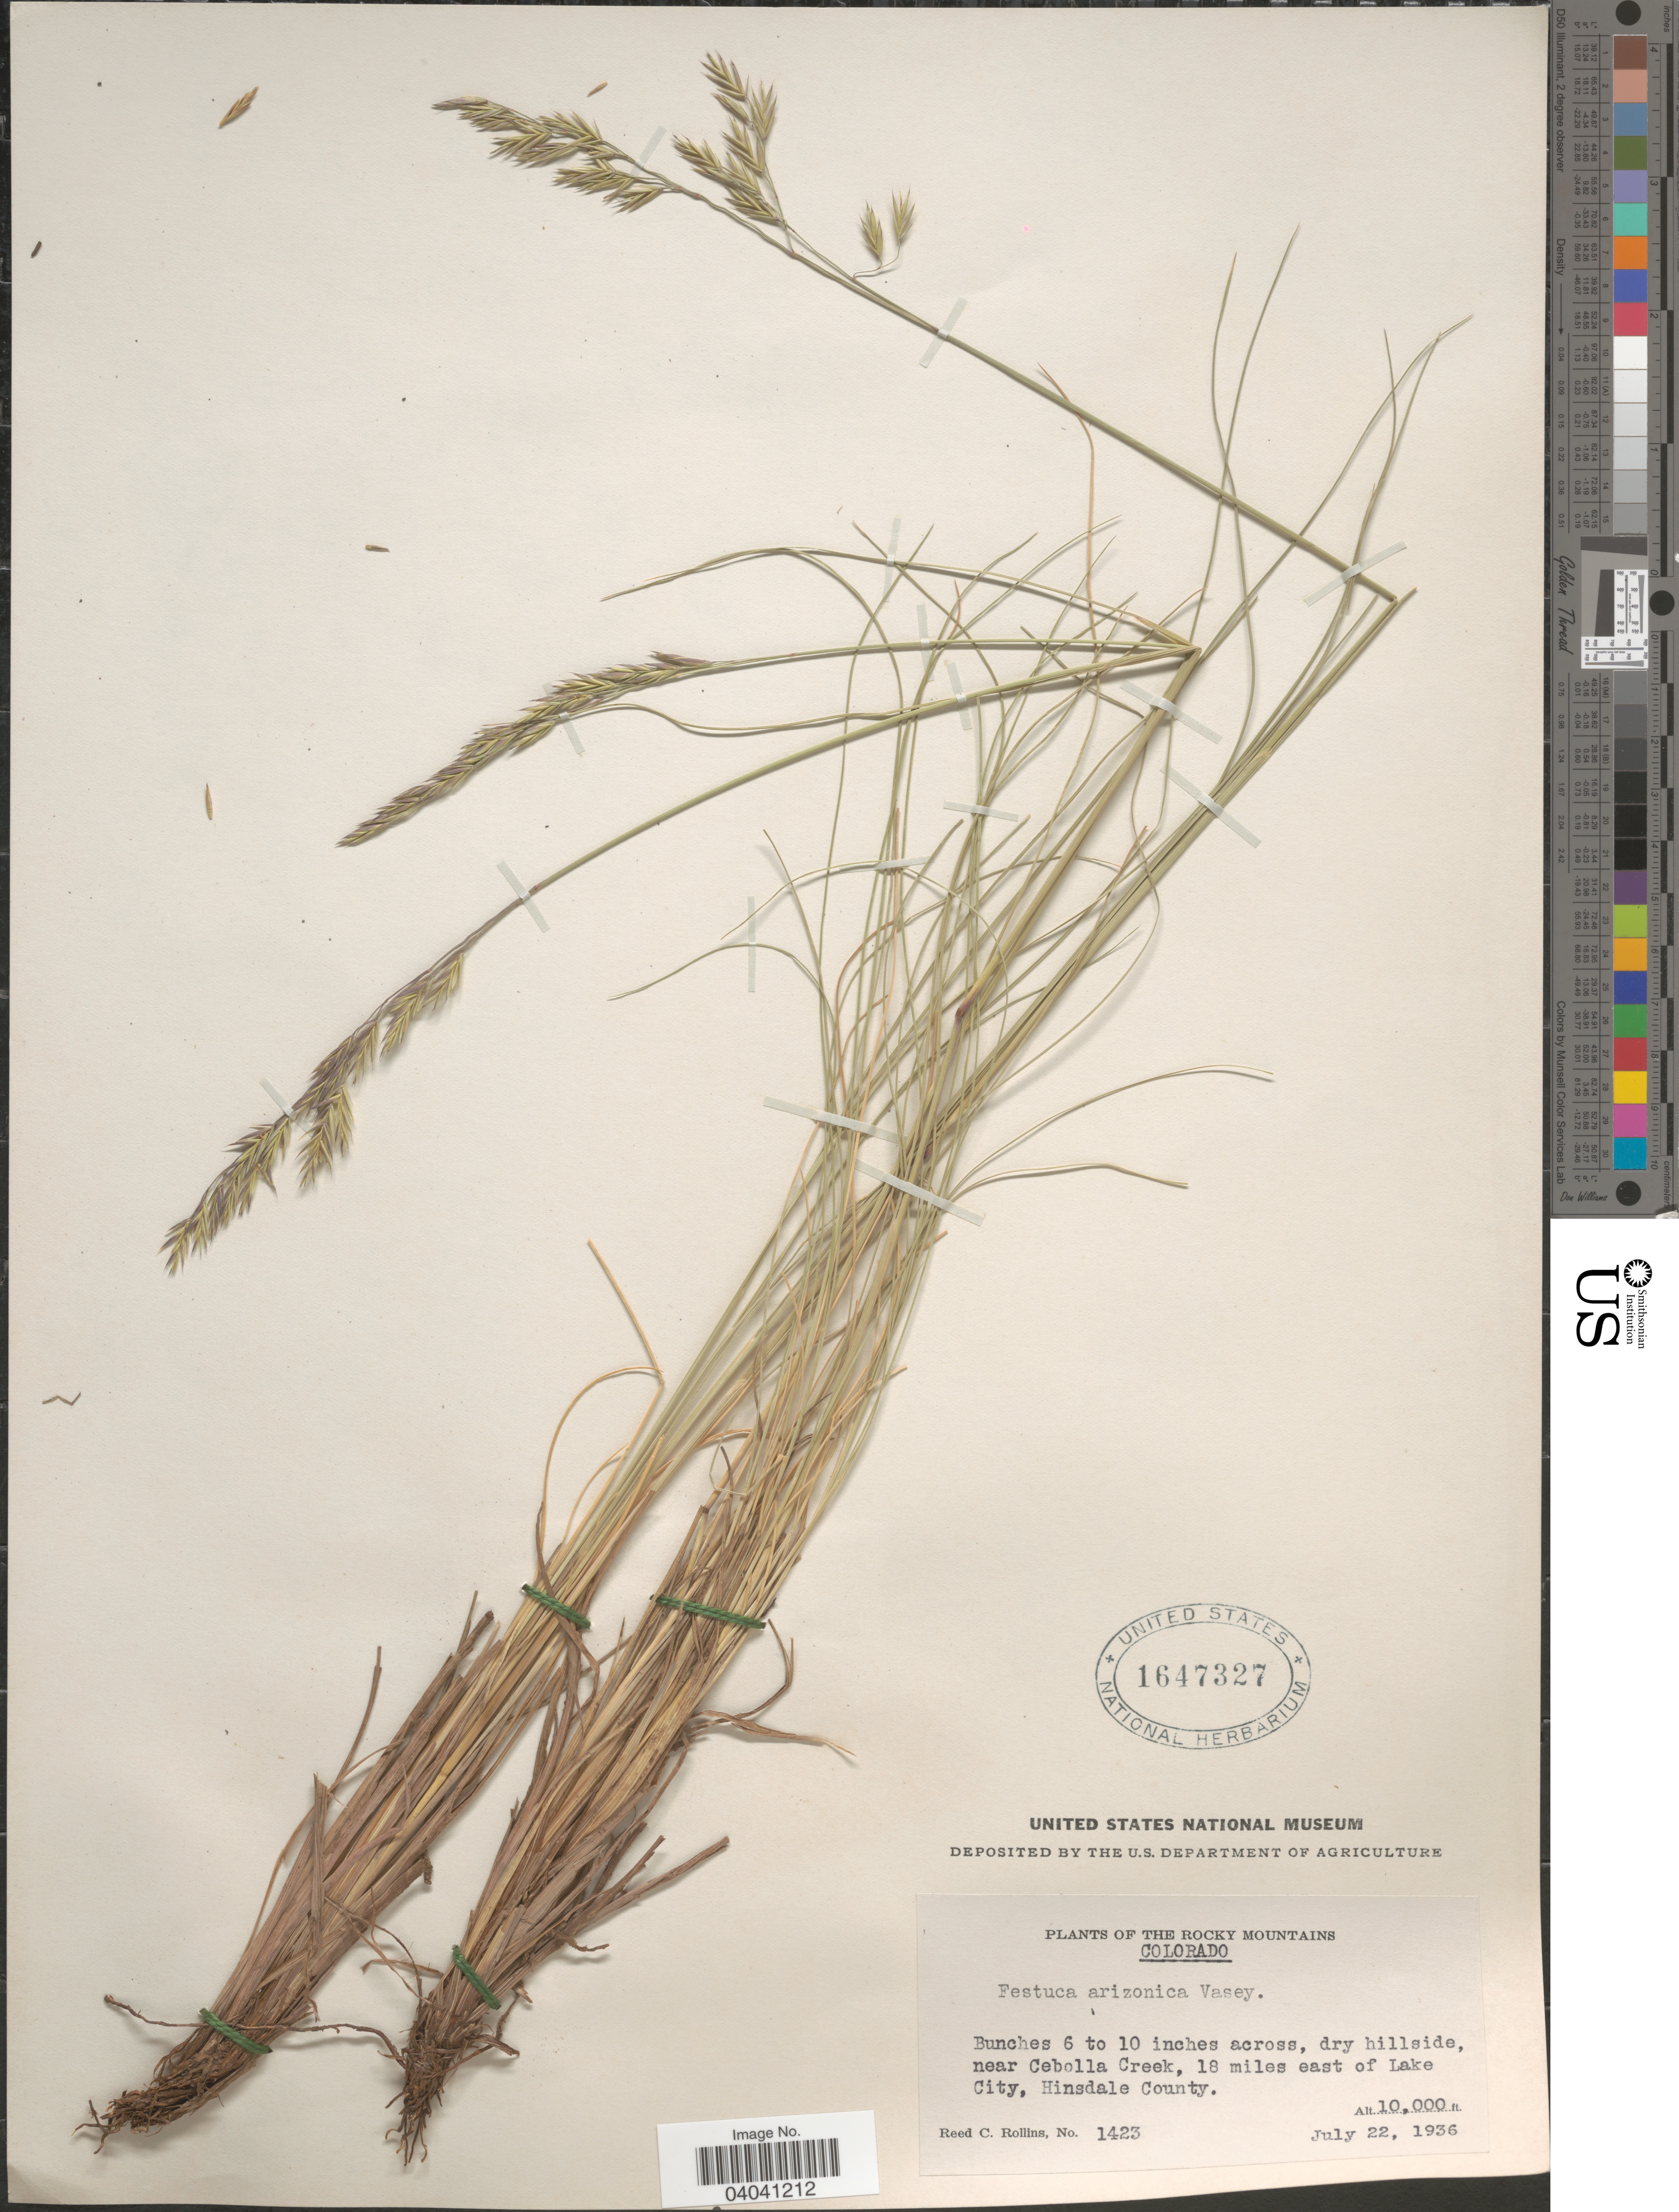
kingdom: Plantae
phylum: Tracheophyta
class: Liliopsida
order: Poales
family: Poaceae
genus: Festuca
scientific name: Festuca arizonica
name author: Vasey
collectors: R. C. Rollins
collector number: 1423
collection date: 1936-07-22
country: United States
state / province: Colorado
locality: Rocky Mountains.Near Cebolla Creek, 18 miles east of Lake City, Hinsdale County.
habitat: dry hillside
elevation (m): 3048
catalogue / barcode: US 1647327